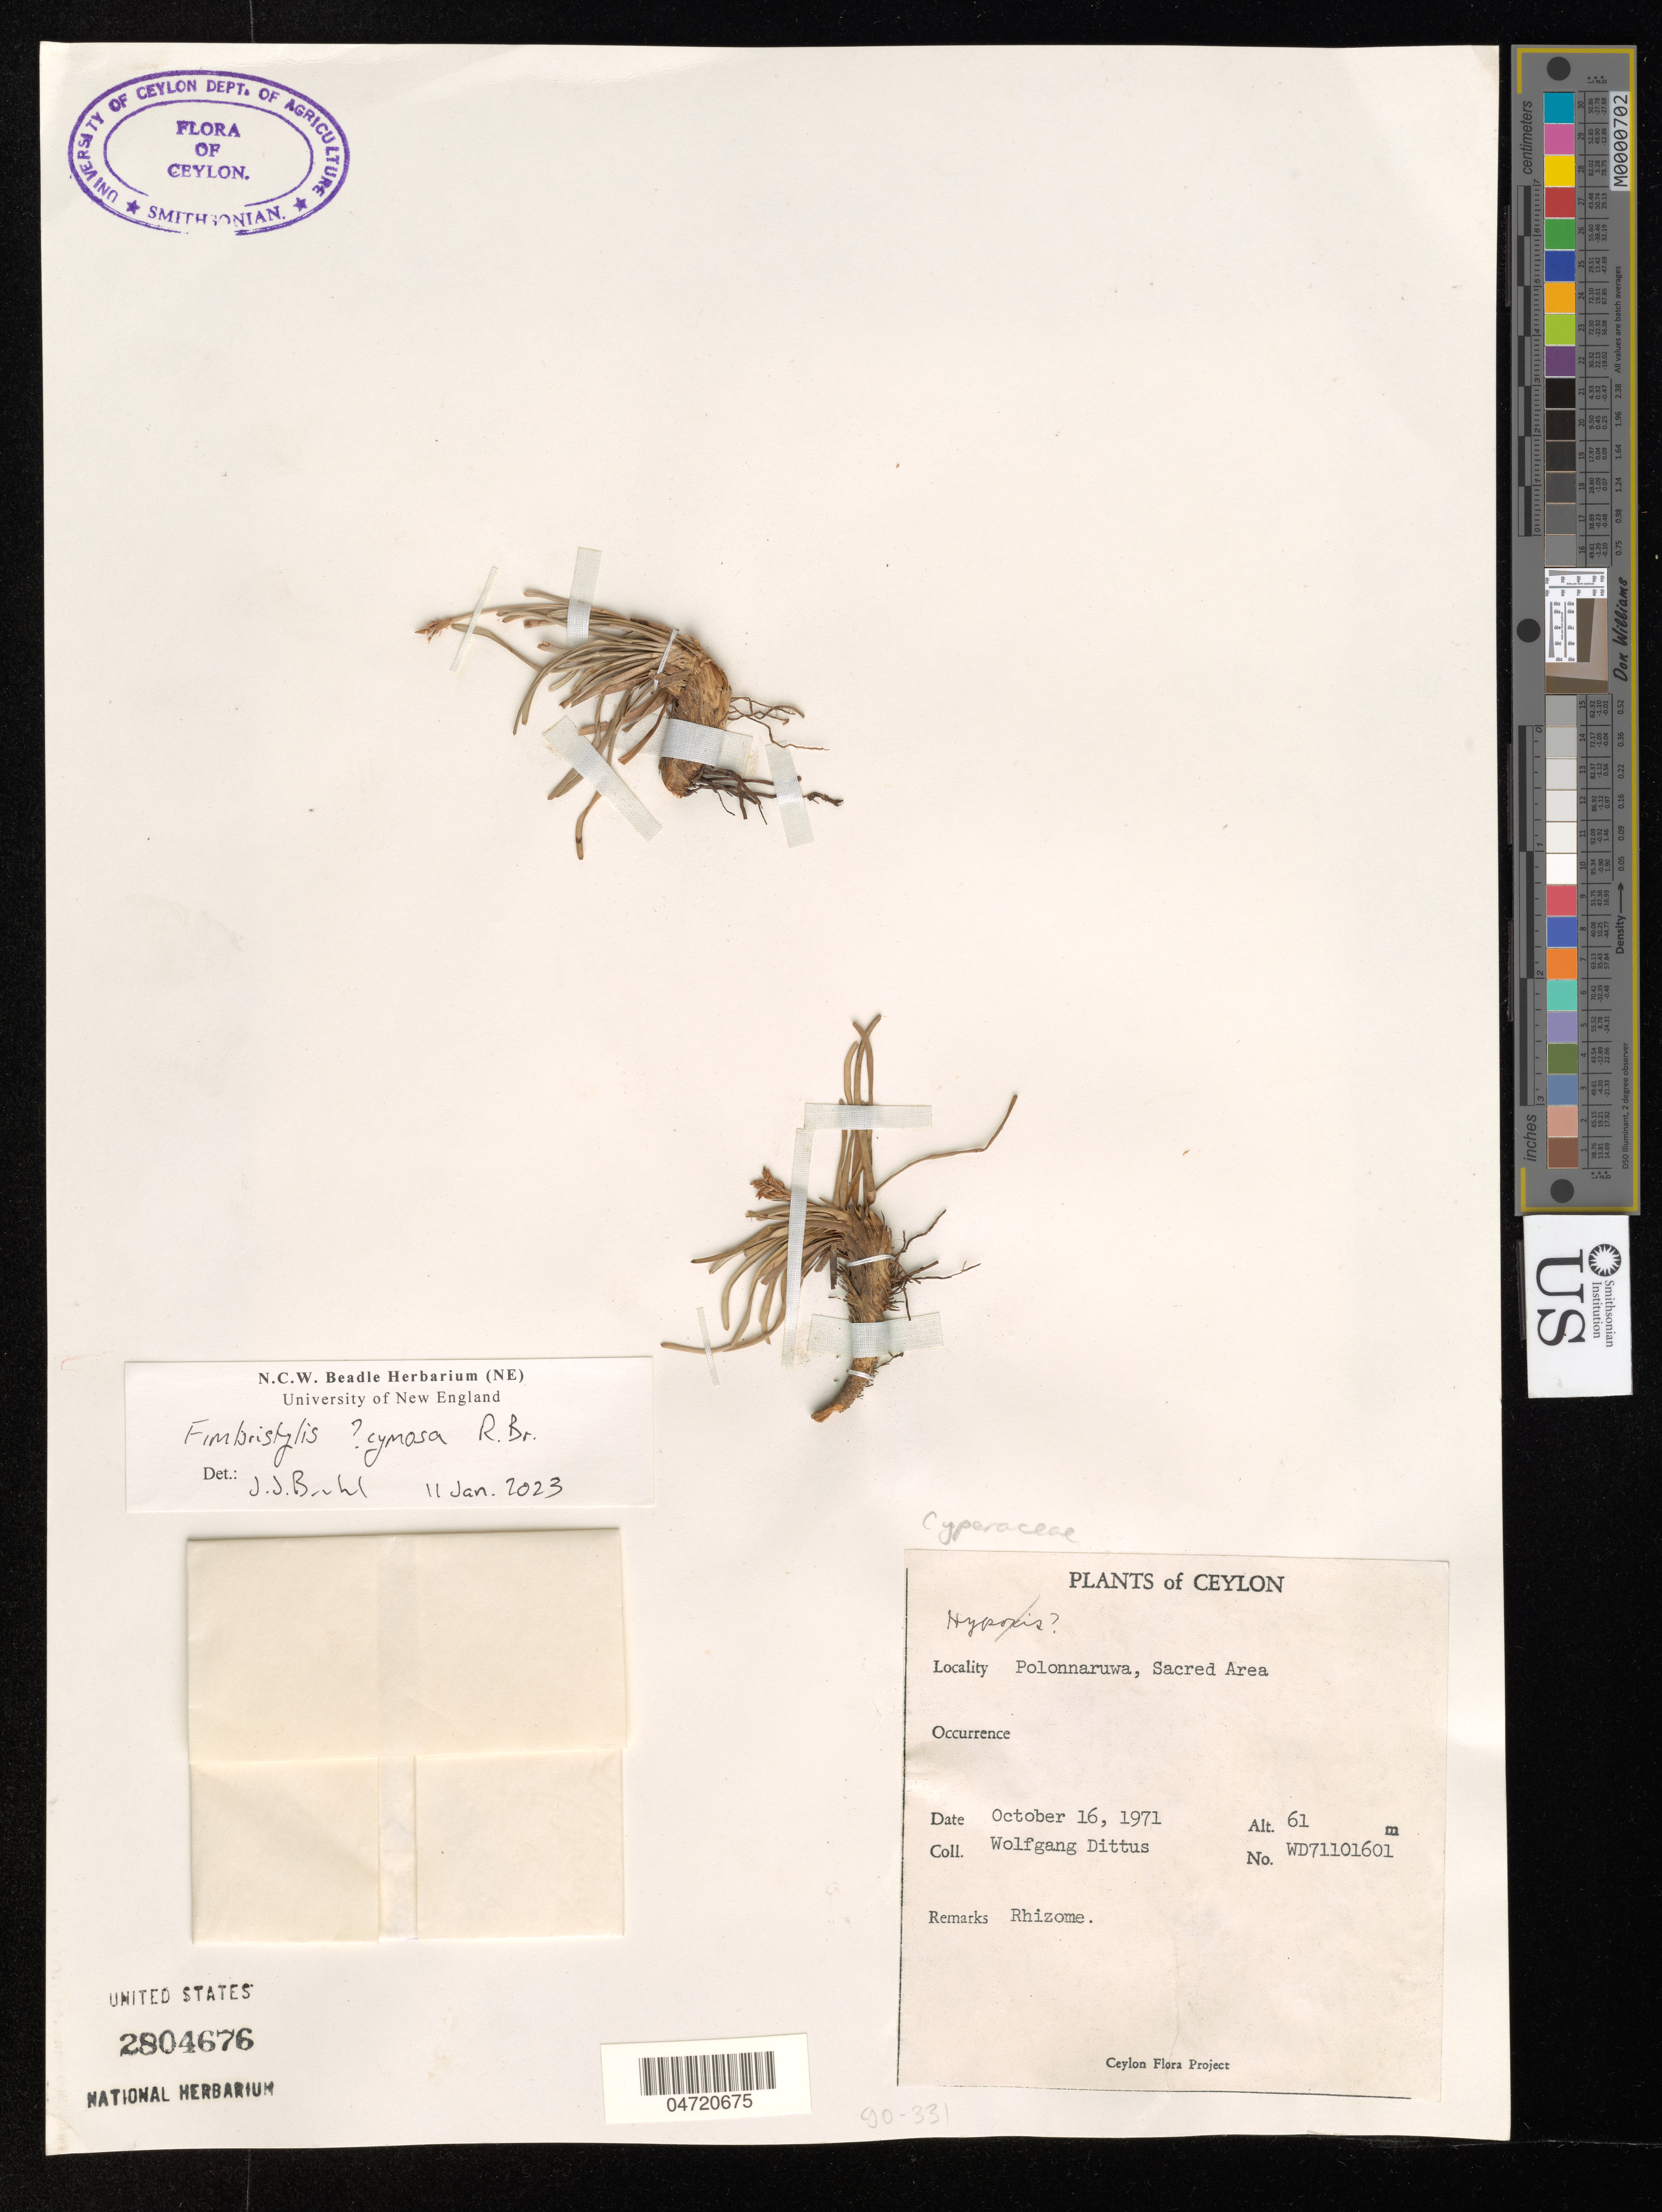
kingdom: Plantae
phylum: Tracheophyta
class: Liliopsida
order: Poales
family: Cyperaceae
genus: Eleocharis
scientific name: Eleocharis cymosa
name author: R. Br.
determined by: Bruhl, J. J., (NE), University of New England (AUSTRALIA)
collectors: W. Dittus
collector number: WD71101601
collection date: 1971-10-16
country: Sri Lanka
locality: Polonnaruwa, Sacred Area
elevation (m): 61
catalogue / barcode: US 2804676